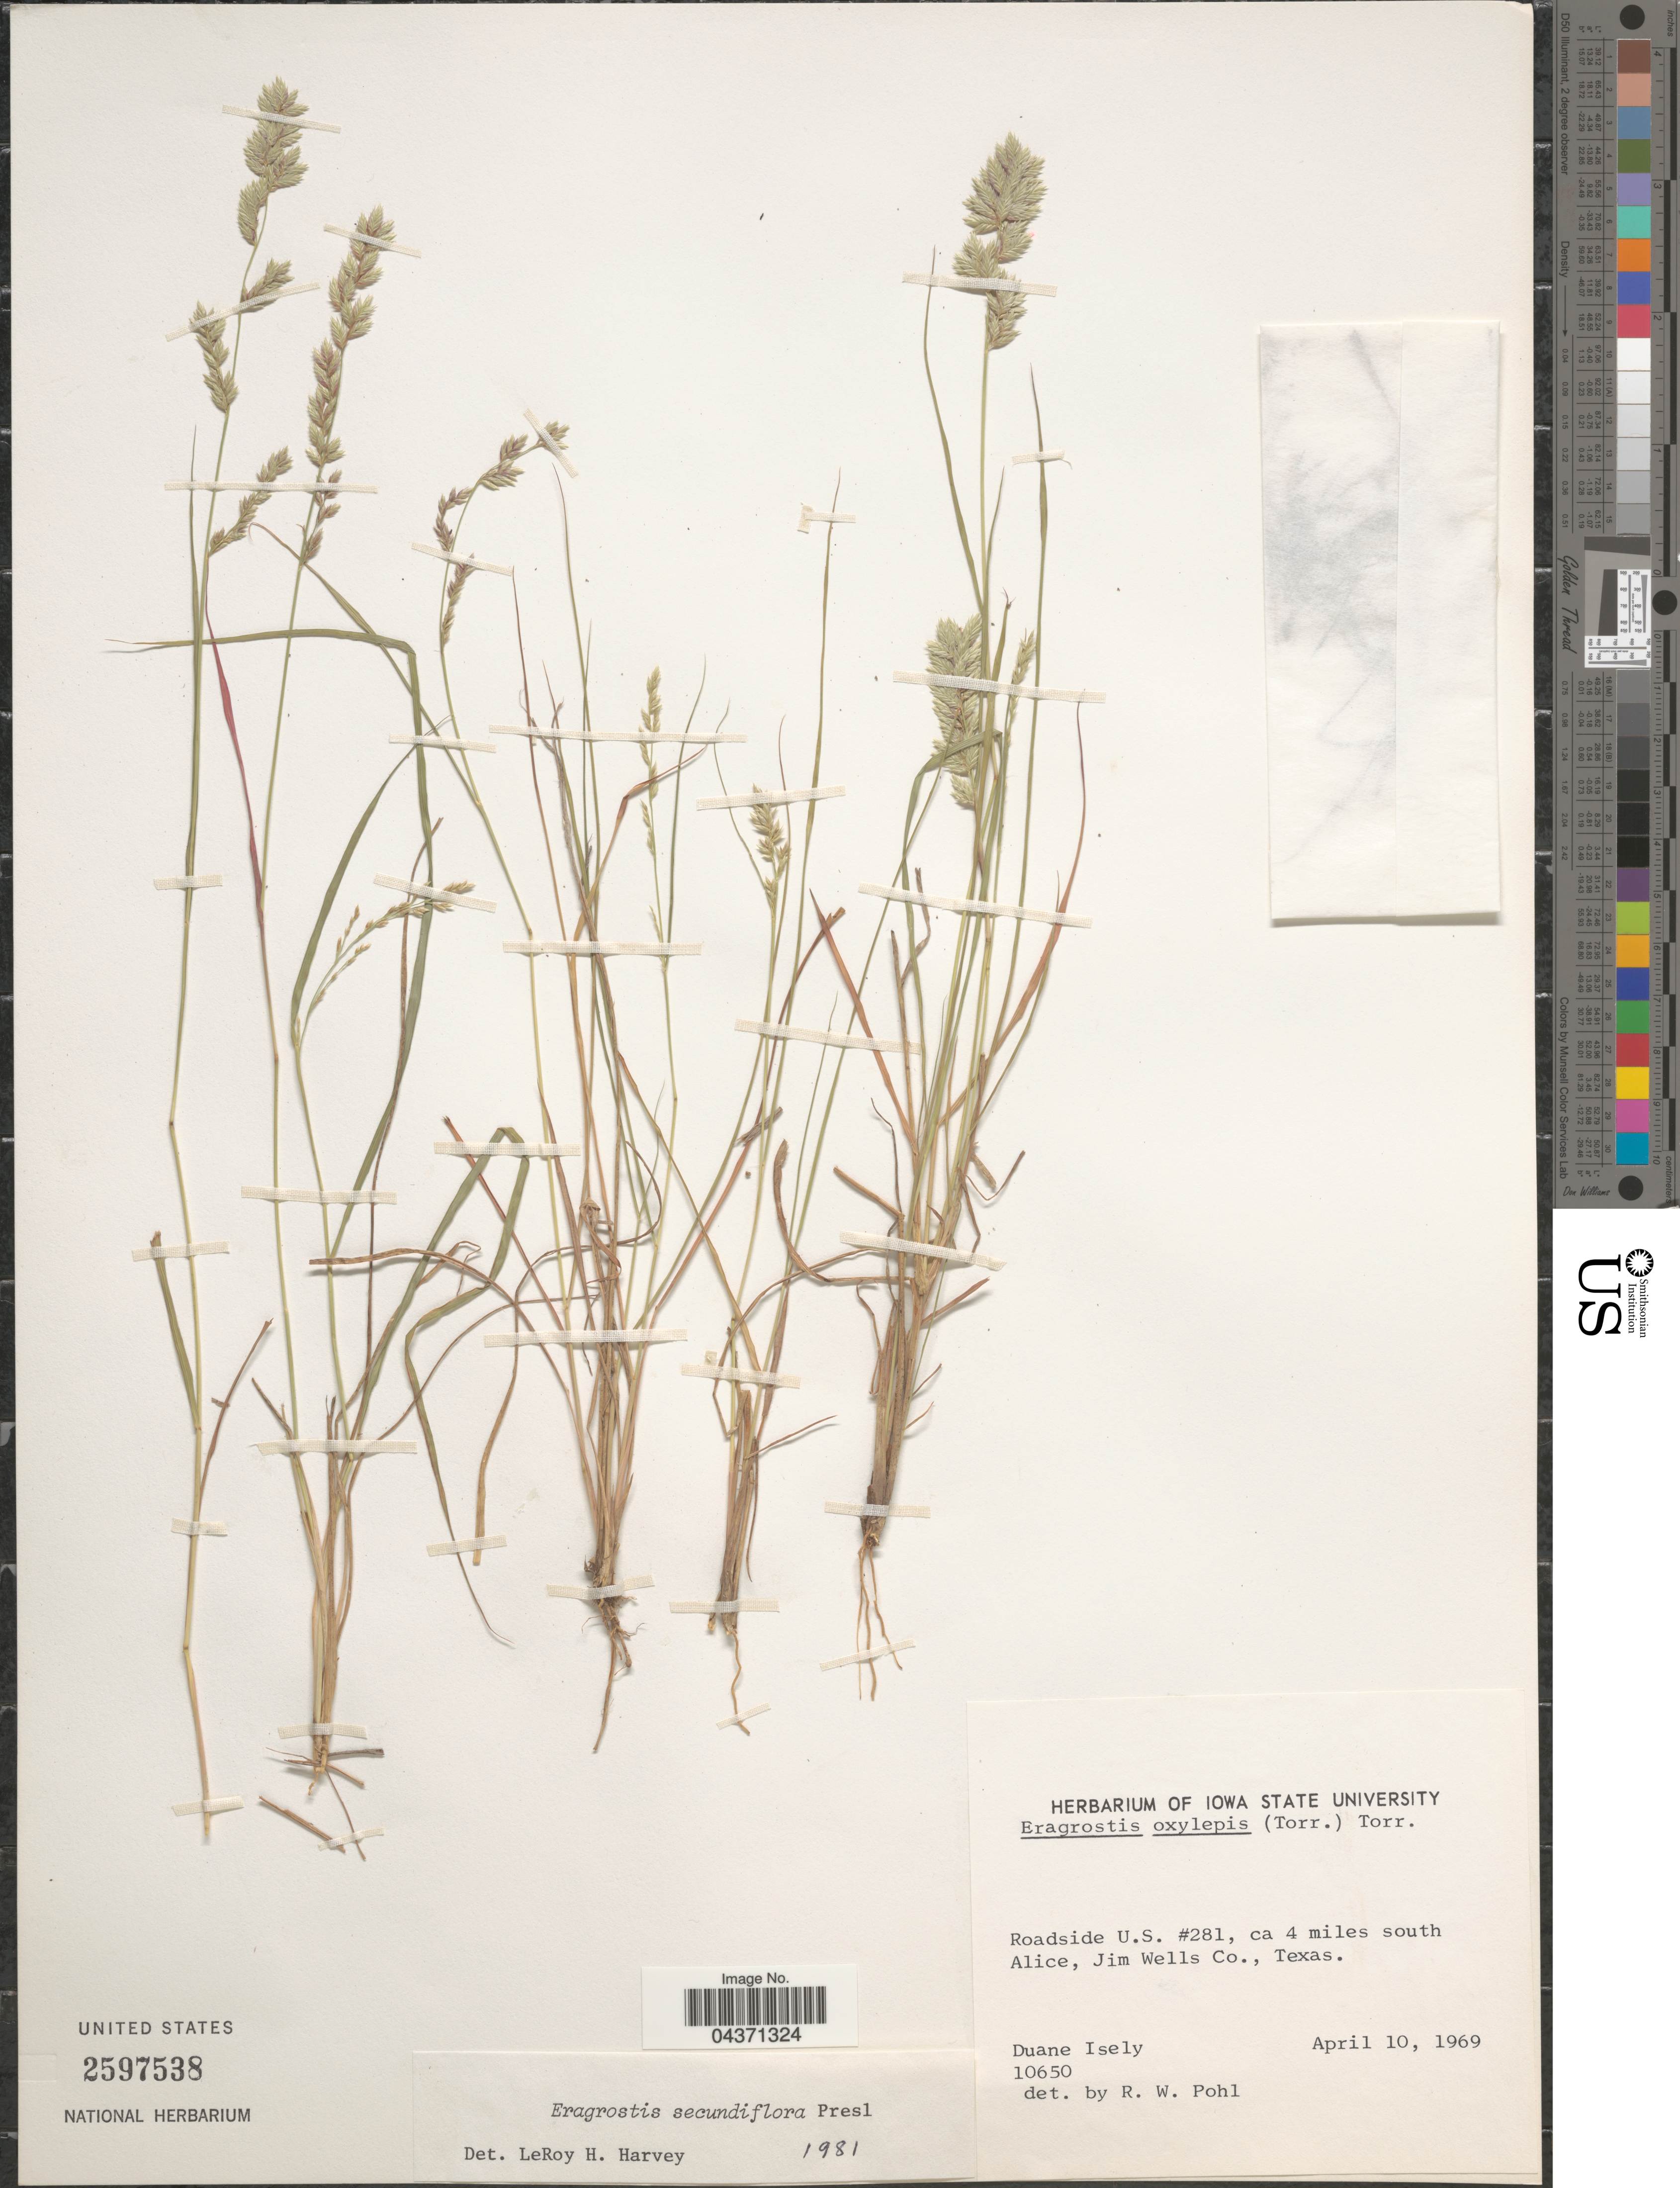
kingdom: Plantae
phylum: Tracheophyta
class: Liliopsida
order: Poales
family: Poaceae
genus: Eragrostis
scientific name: Eragrostis secundiflora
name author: J. Presl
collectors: D. Isely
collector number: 10650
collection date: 1969-04-10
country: United States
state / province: Texas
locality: Roadside U.S. #281, ca 4 miles south Alice, Jim Wells Co.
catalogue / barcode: US 2597538